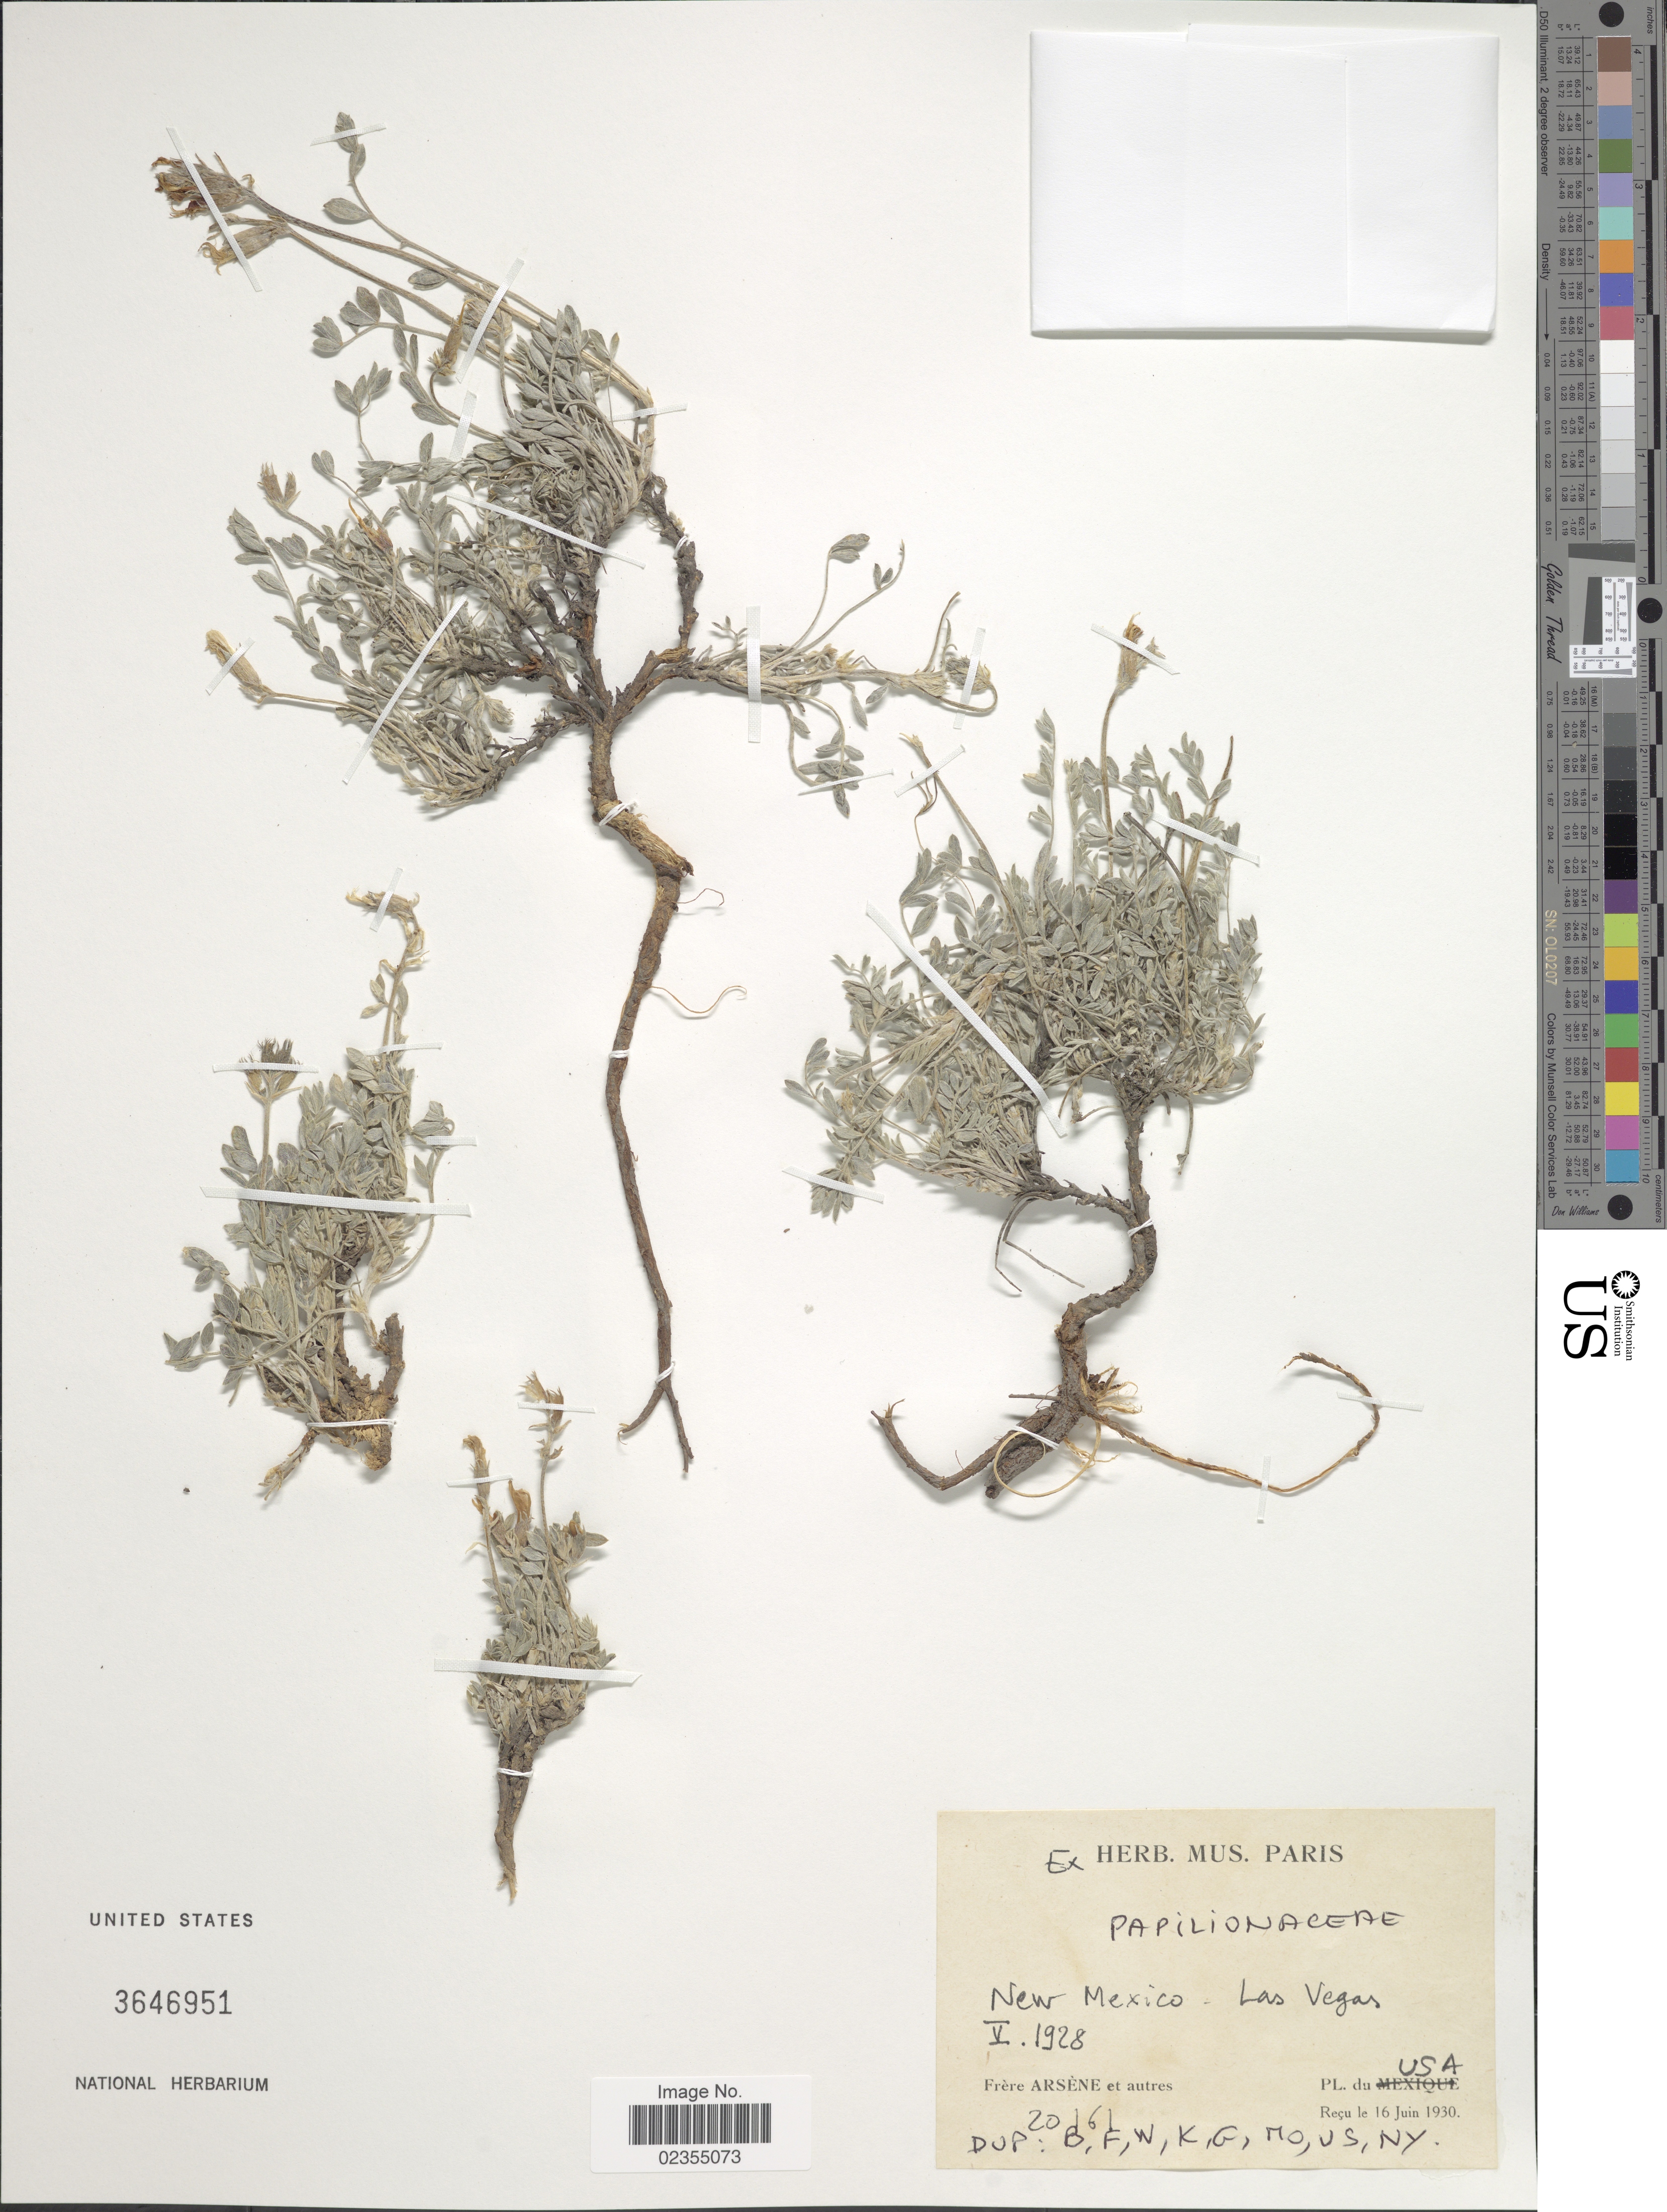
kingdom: Plantae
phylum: Tracheophyta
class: Magnoliopsida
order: Fabales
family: Fabaceae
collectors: F. Hyacinth & et al.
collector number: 20161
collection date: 1928-05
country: United States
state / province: New Mexico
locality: Las Vegas.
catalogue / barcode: US 3646951